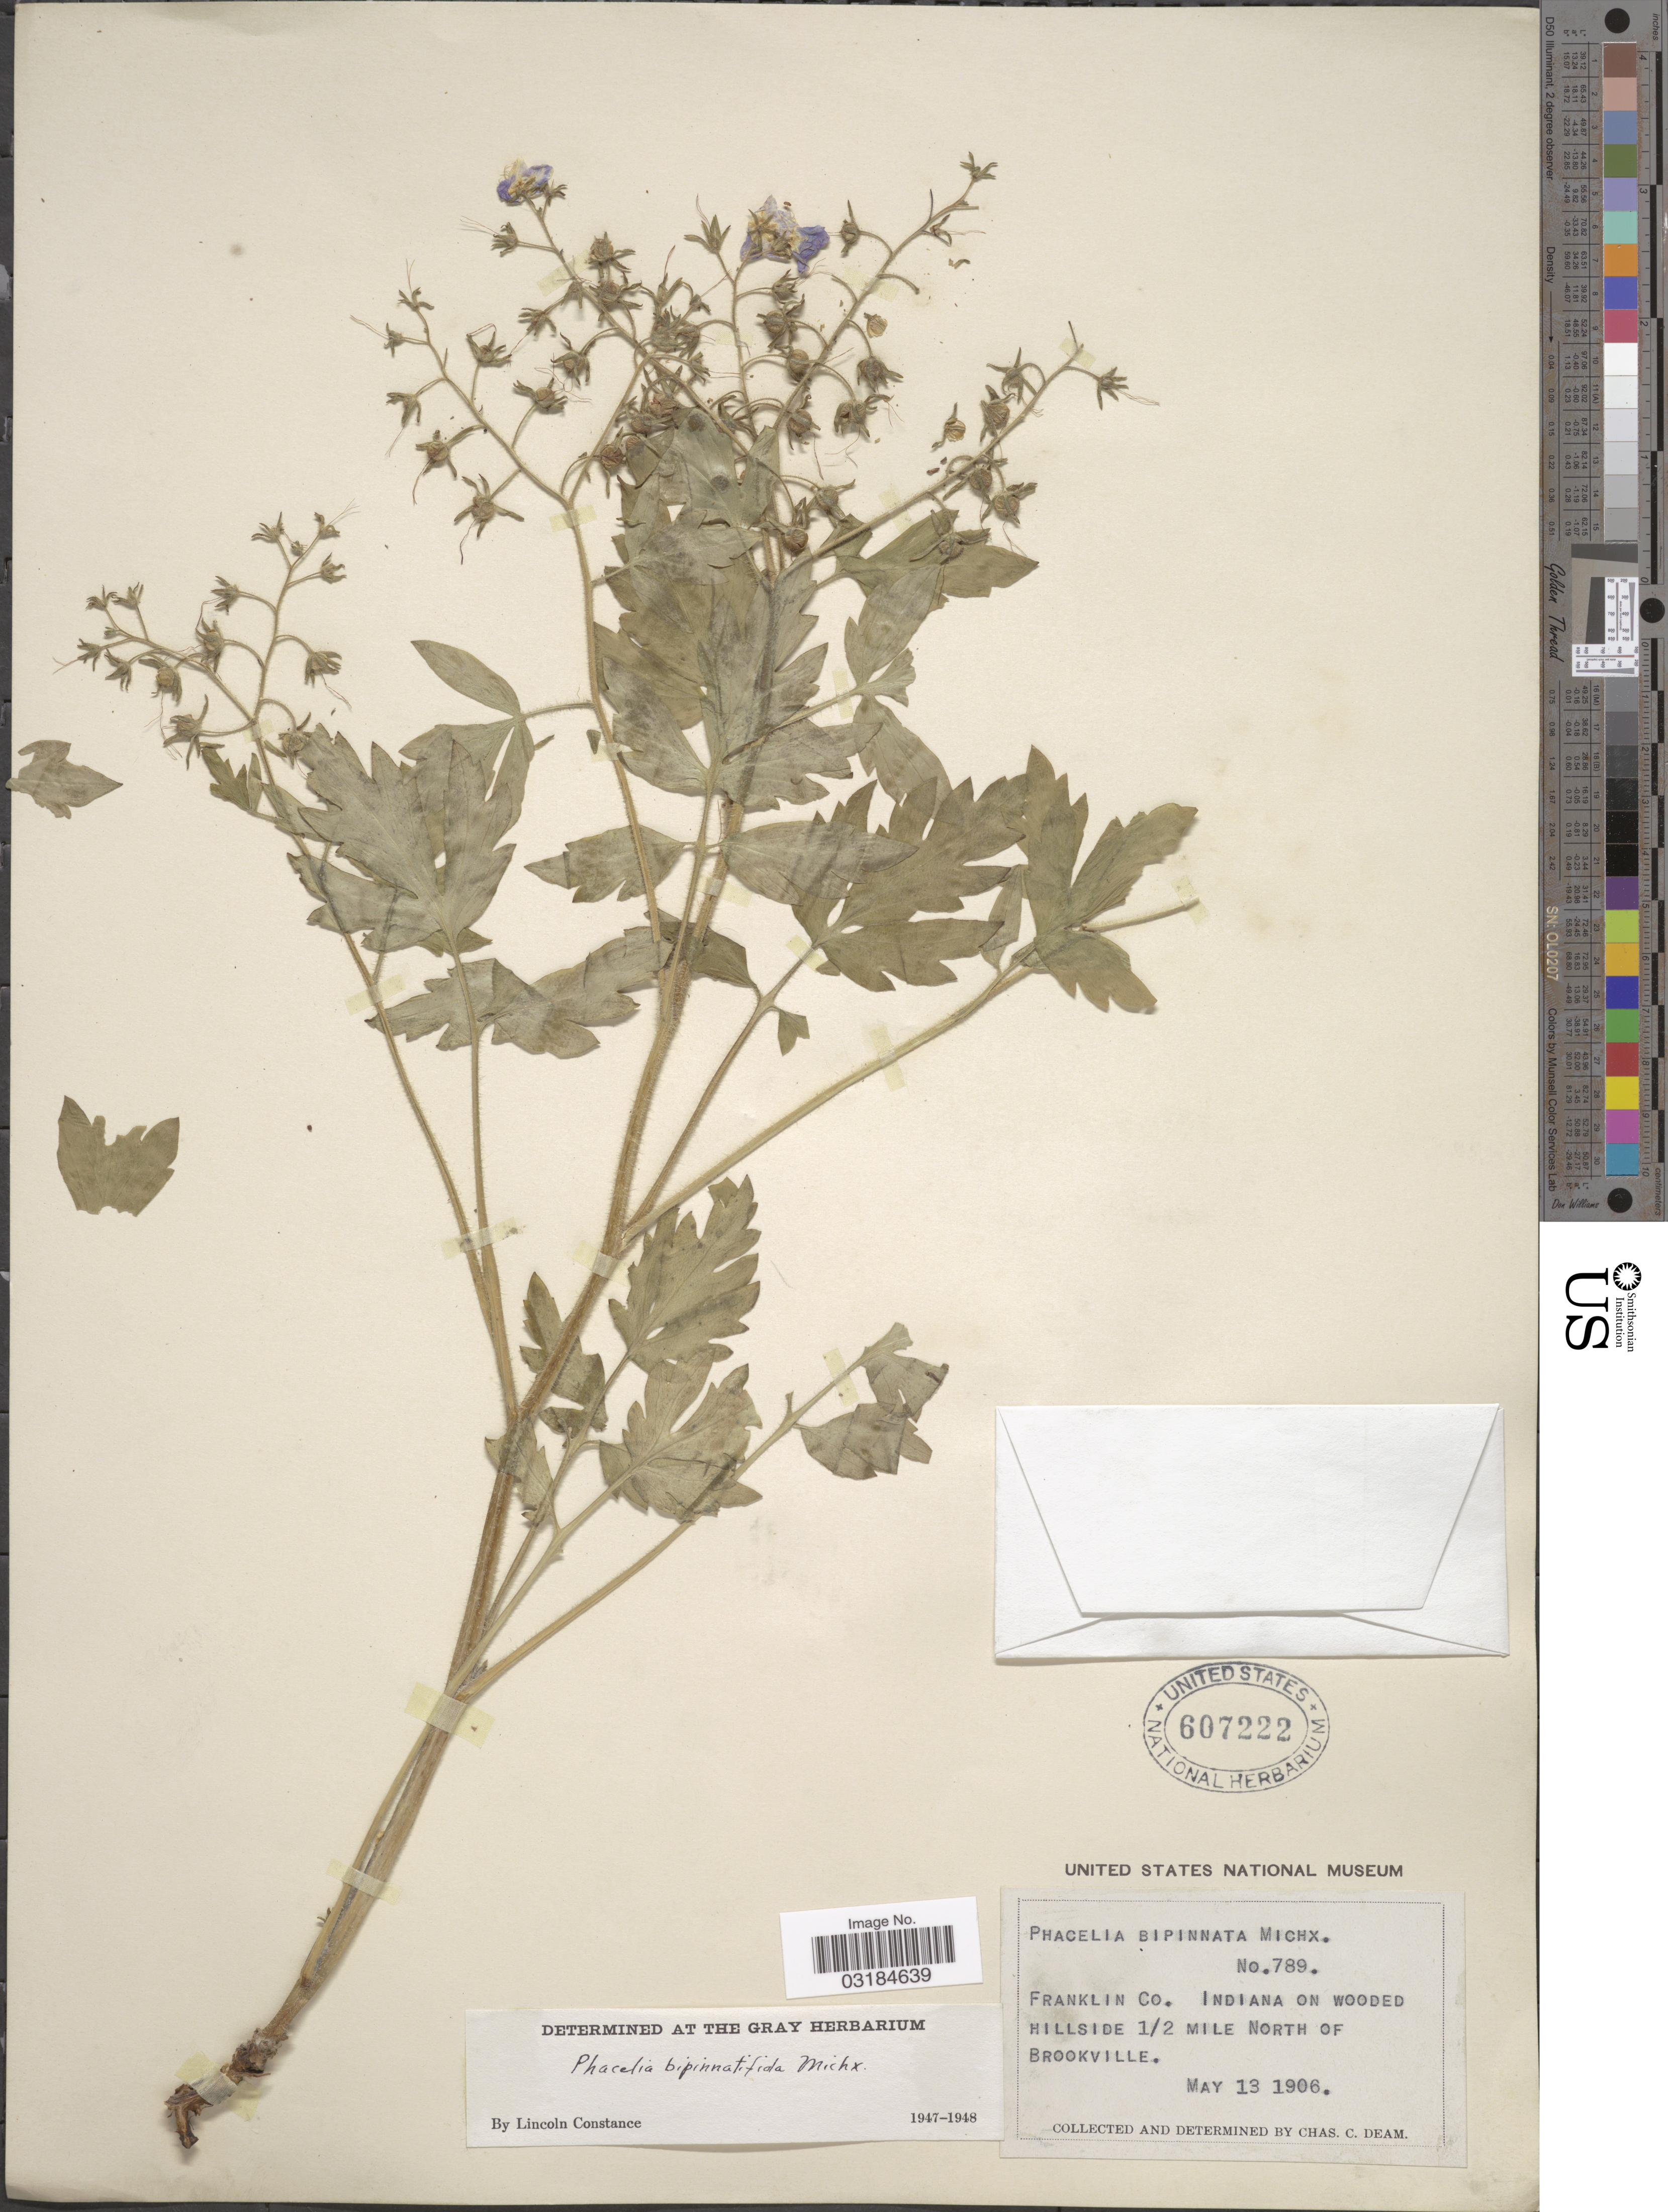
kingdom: Plantae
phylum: Tracheophyta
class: Magnoliopsida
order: Boraginales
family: Hydrophyllaceae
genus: Phacelia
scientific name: Phacelia bipinnatifida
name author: (Atwood) Michx.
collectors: C. C. Deam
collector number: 789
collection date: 1906-05-13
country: United States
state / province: Indiana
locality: Franklin Co. Indiana on wooded hillside ½ mile north of Brookville.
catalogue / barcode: US 607222